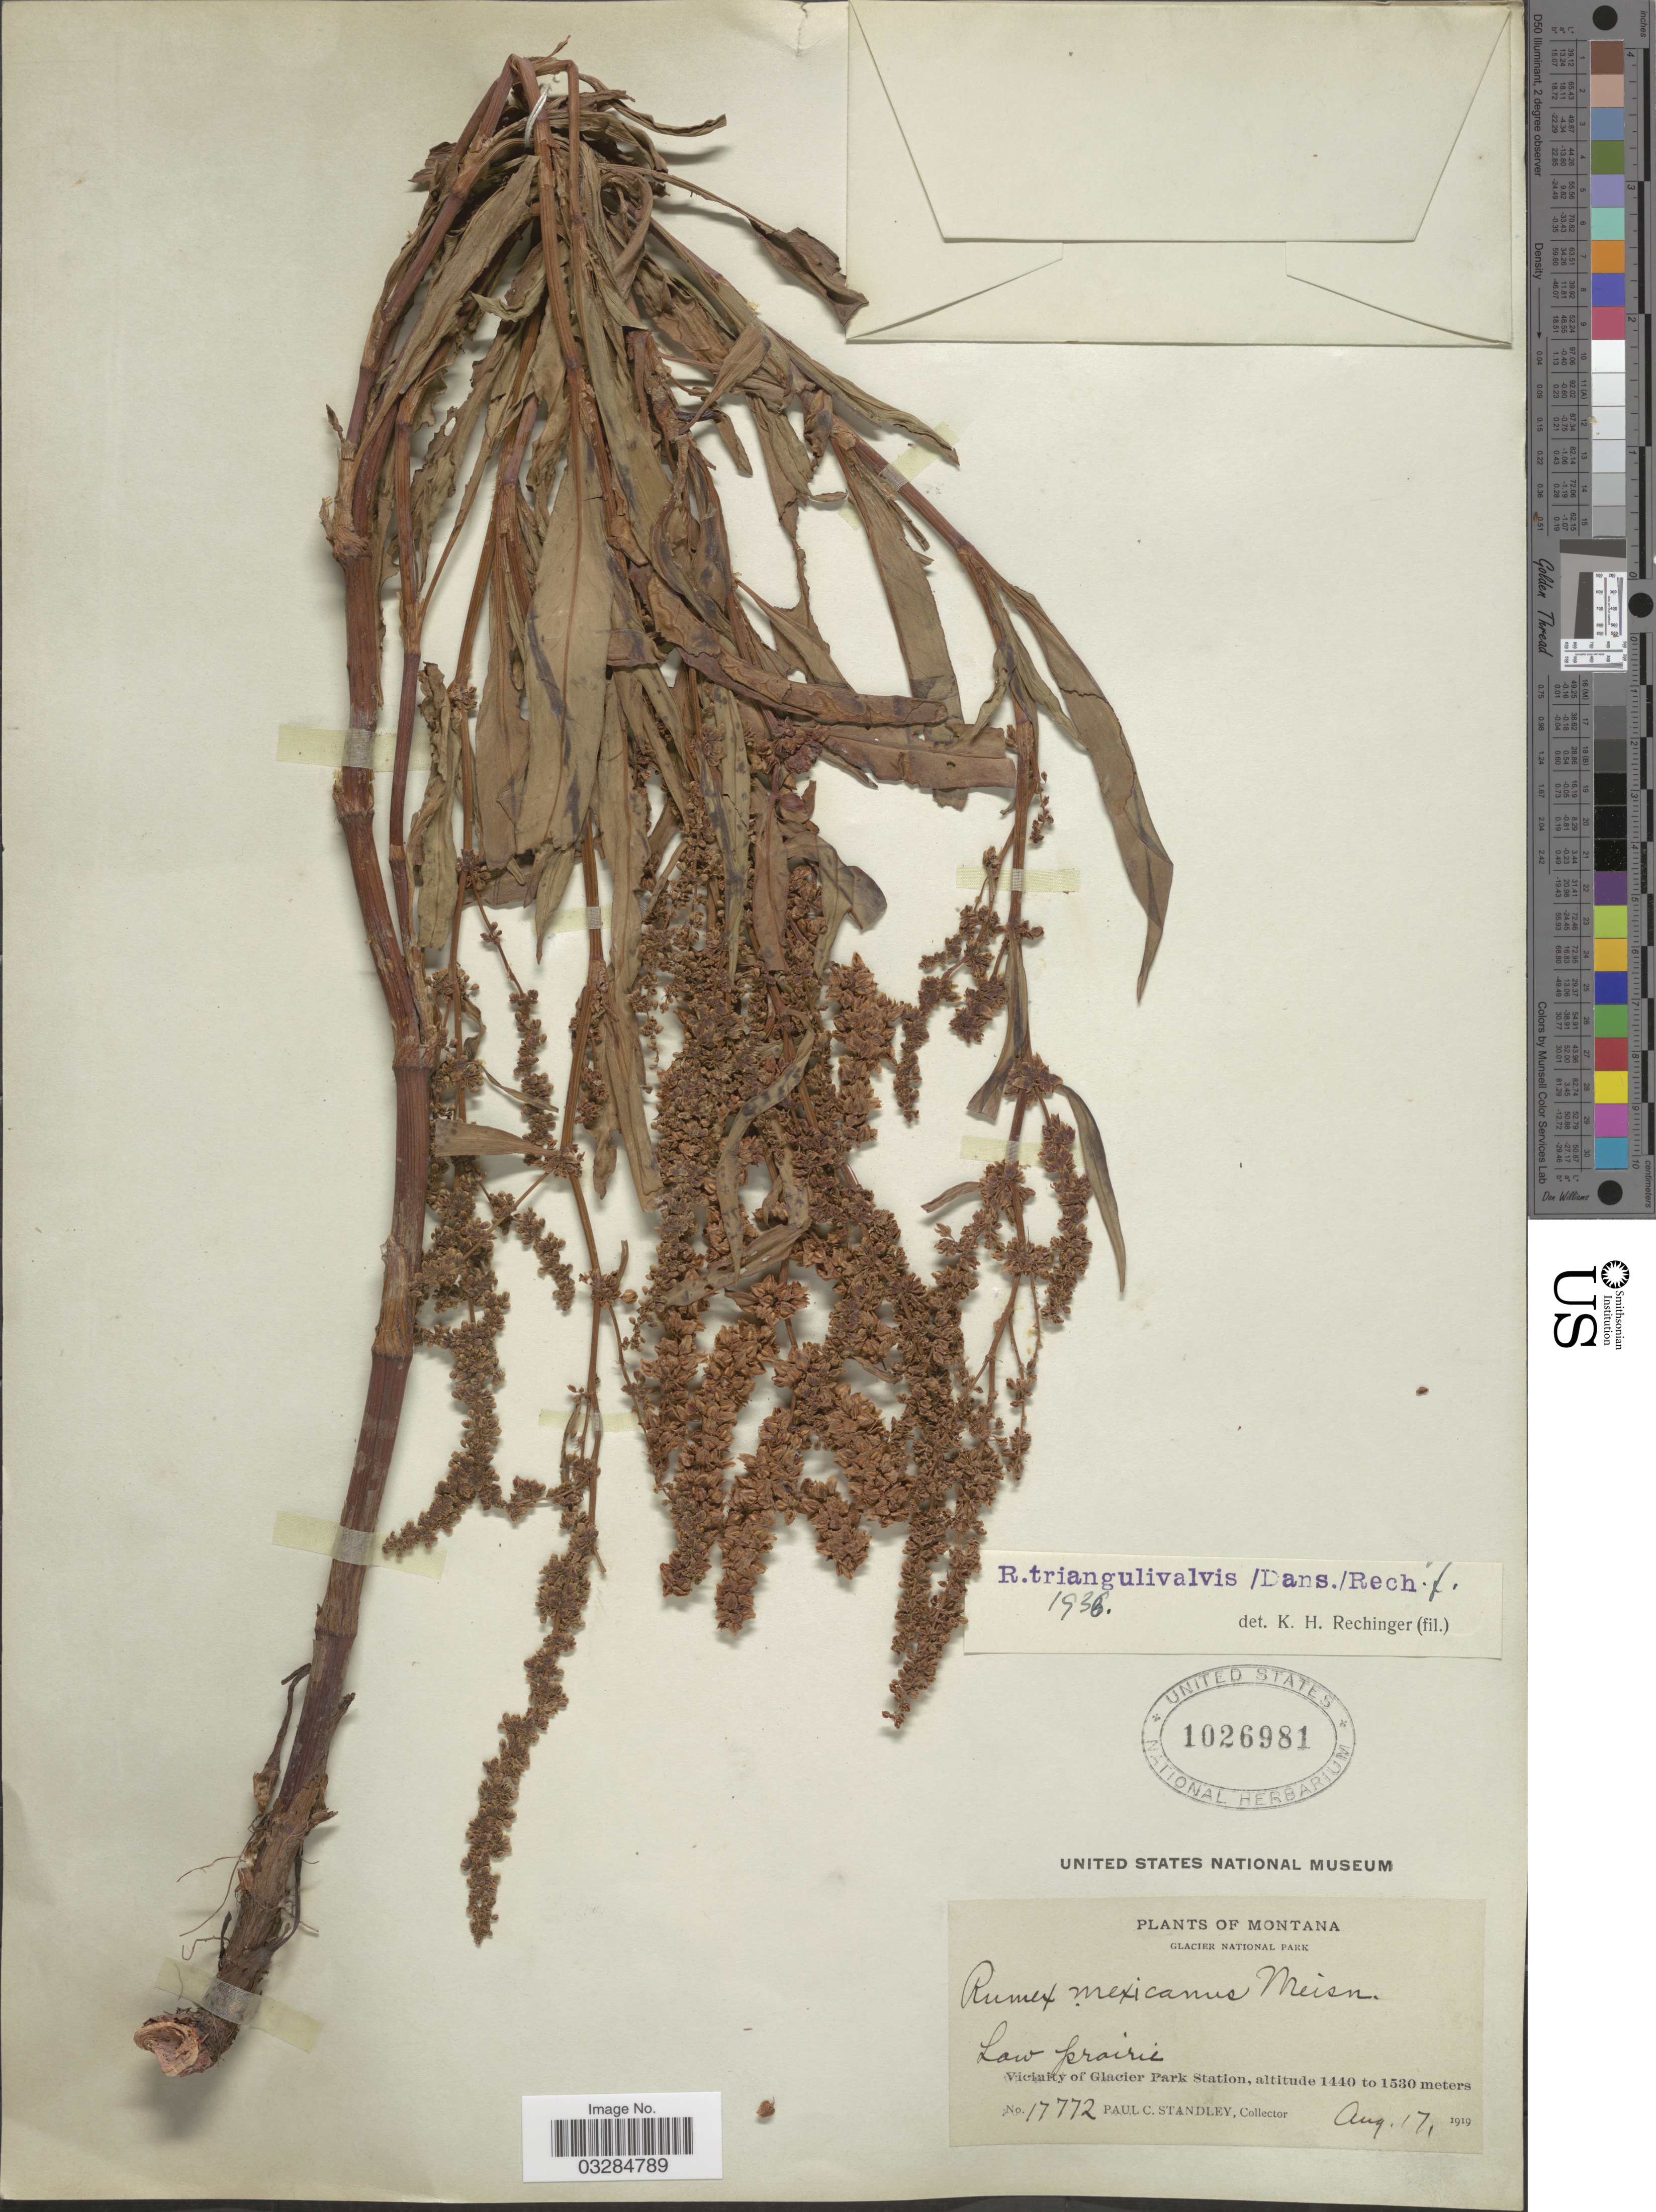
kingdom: Plantae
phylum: Tracheophyta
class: Magnoliopsida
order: Caryophyllales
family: Polygonaceae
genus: Rumex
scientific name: Rumex triangulivalvis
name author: (Danser) Rech. f.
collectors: P. C. Standley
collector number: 17772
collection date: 1919-08-17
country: United States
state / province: Montana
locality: Glacier National Park. Vicinity of Glacier park Station.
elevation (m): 1440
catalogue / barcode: US 1026981